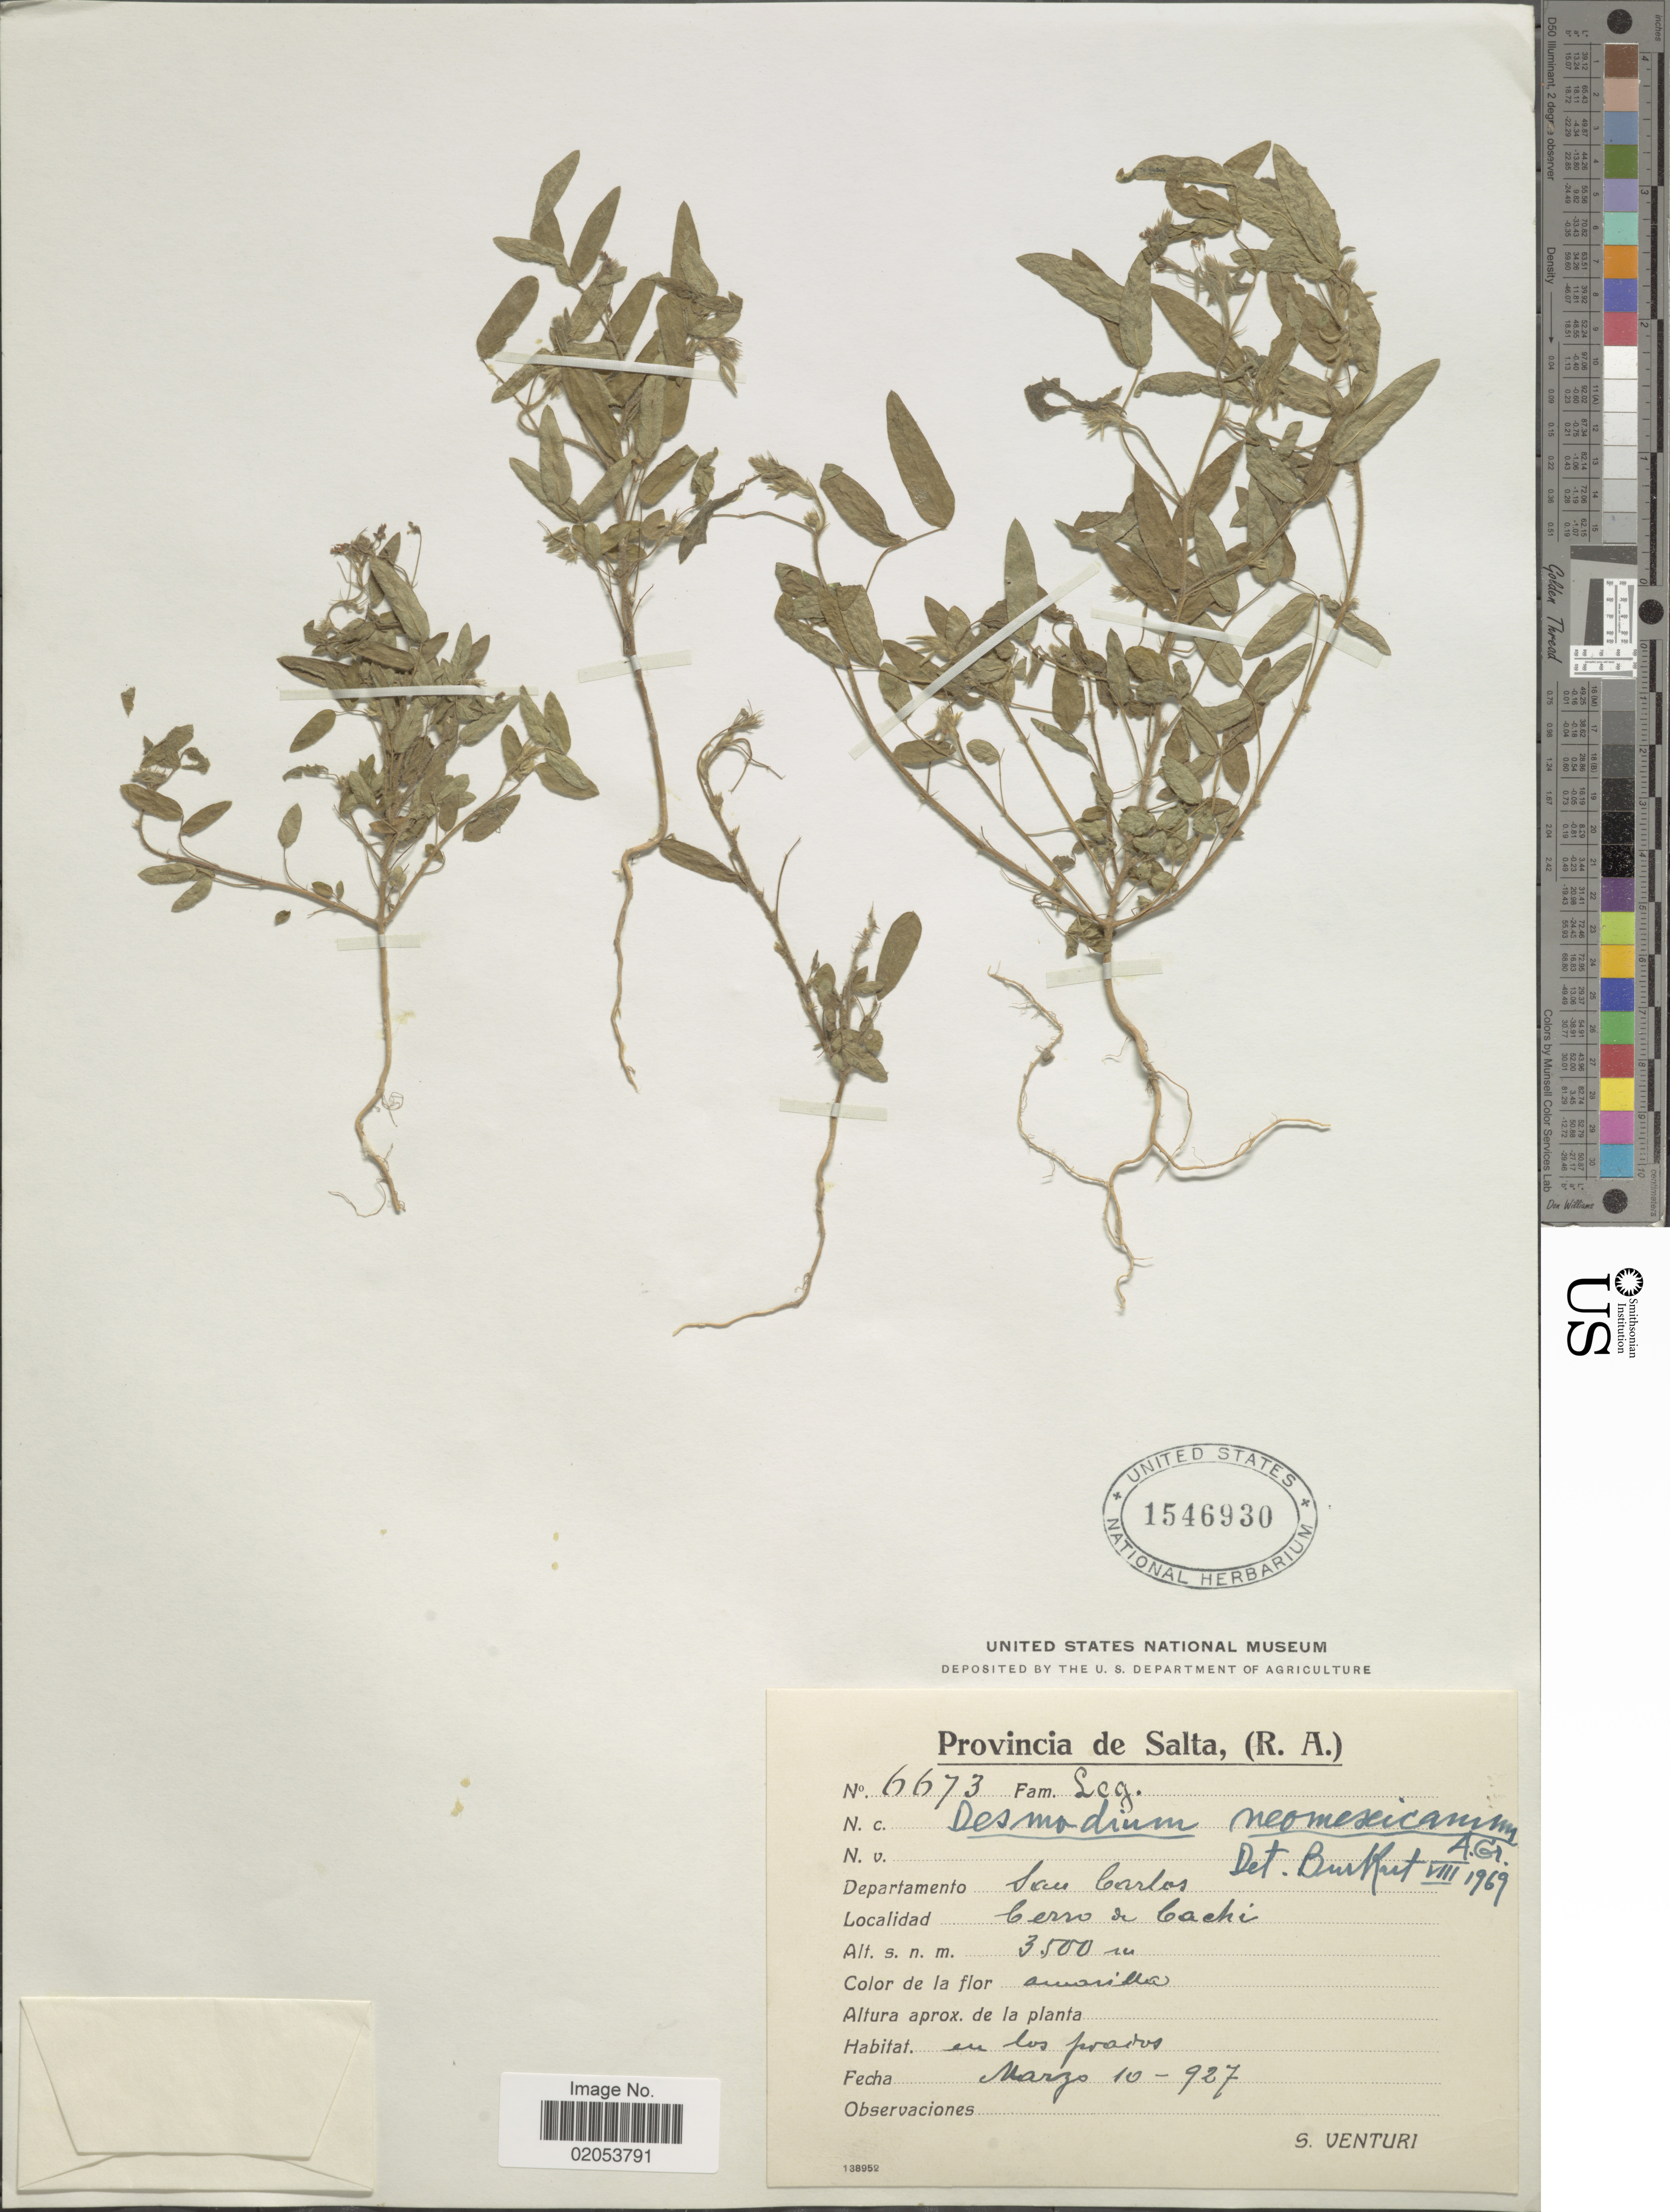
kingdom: Plantae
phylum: Tracheophyta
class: Magnoliopsida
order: Fabales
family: Fabaceae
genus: Desmodium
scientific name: Desmodium neomexicanum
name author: A. Gray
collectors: S. Venturi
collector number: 6673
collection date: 1927-03-10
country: Argentina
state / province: Salta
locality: Provincia de Salta, (R. A.). Departamento San Carlos. Cerro de Cachi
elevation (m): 3500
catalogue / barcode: US 1546930